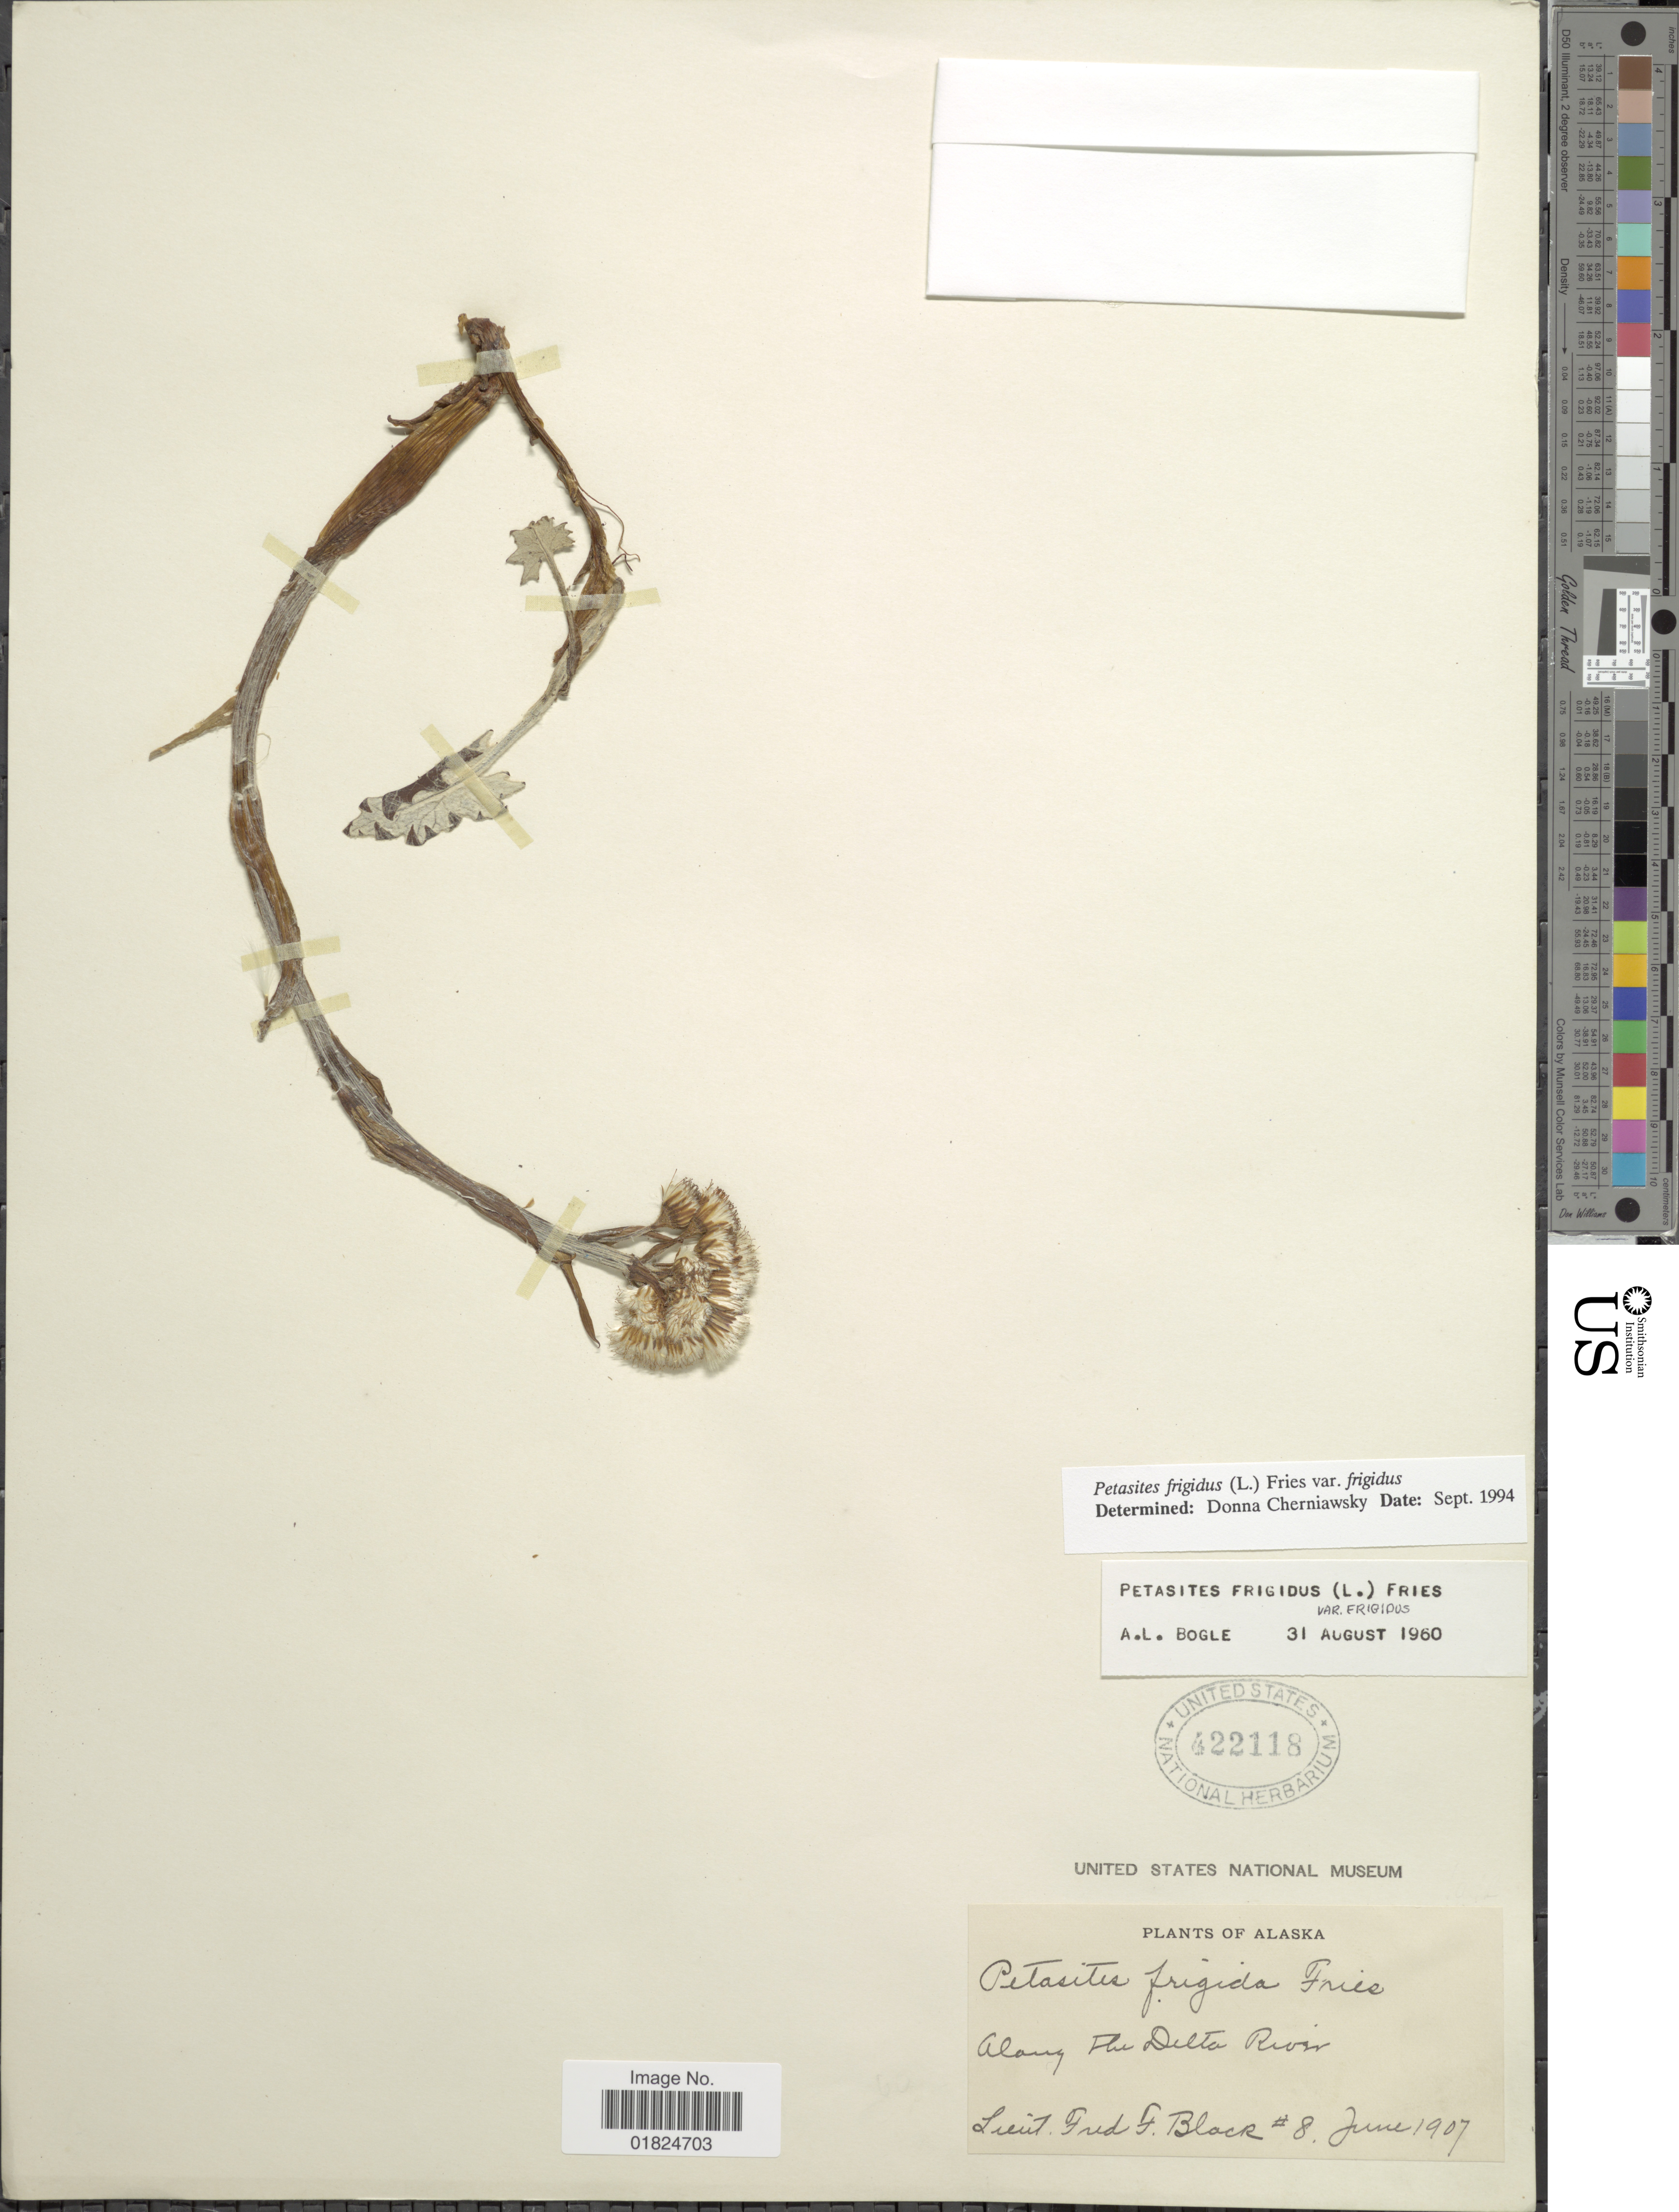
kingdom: Plantae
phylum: Tracheophyta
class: Magnoliopsida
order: Asterales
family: Asteraceae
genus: Petasites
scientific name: Petasites frigidus var. frigidus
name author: (L.) Fr.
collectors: F. Black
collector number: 8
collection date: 1907-06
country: United States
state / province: Alaska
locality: Alaska. Along the Delta River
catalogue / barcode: US 422118